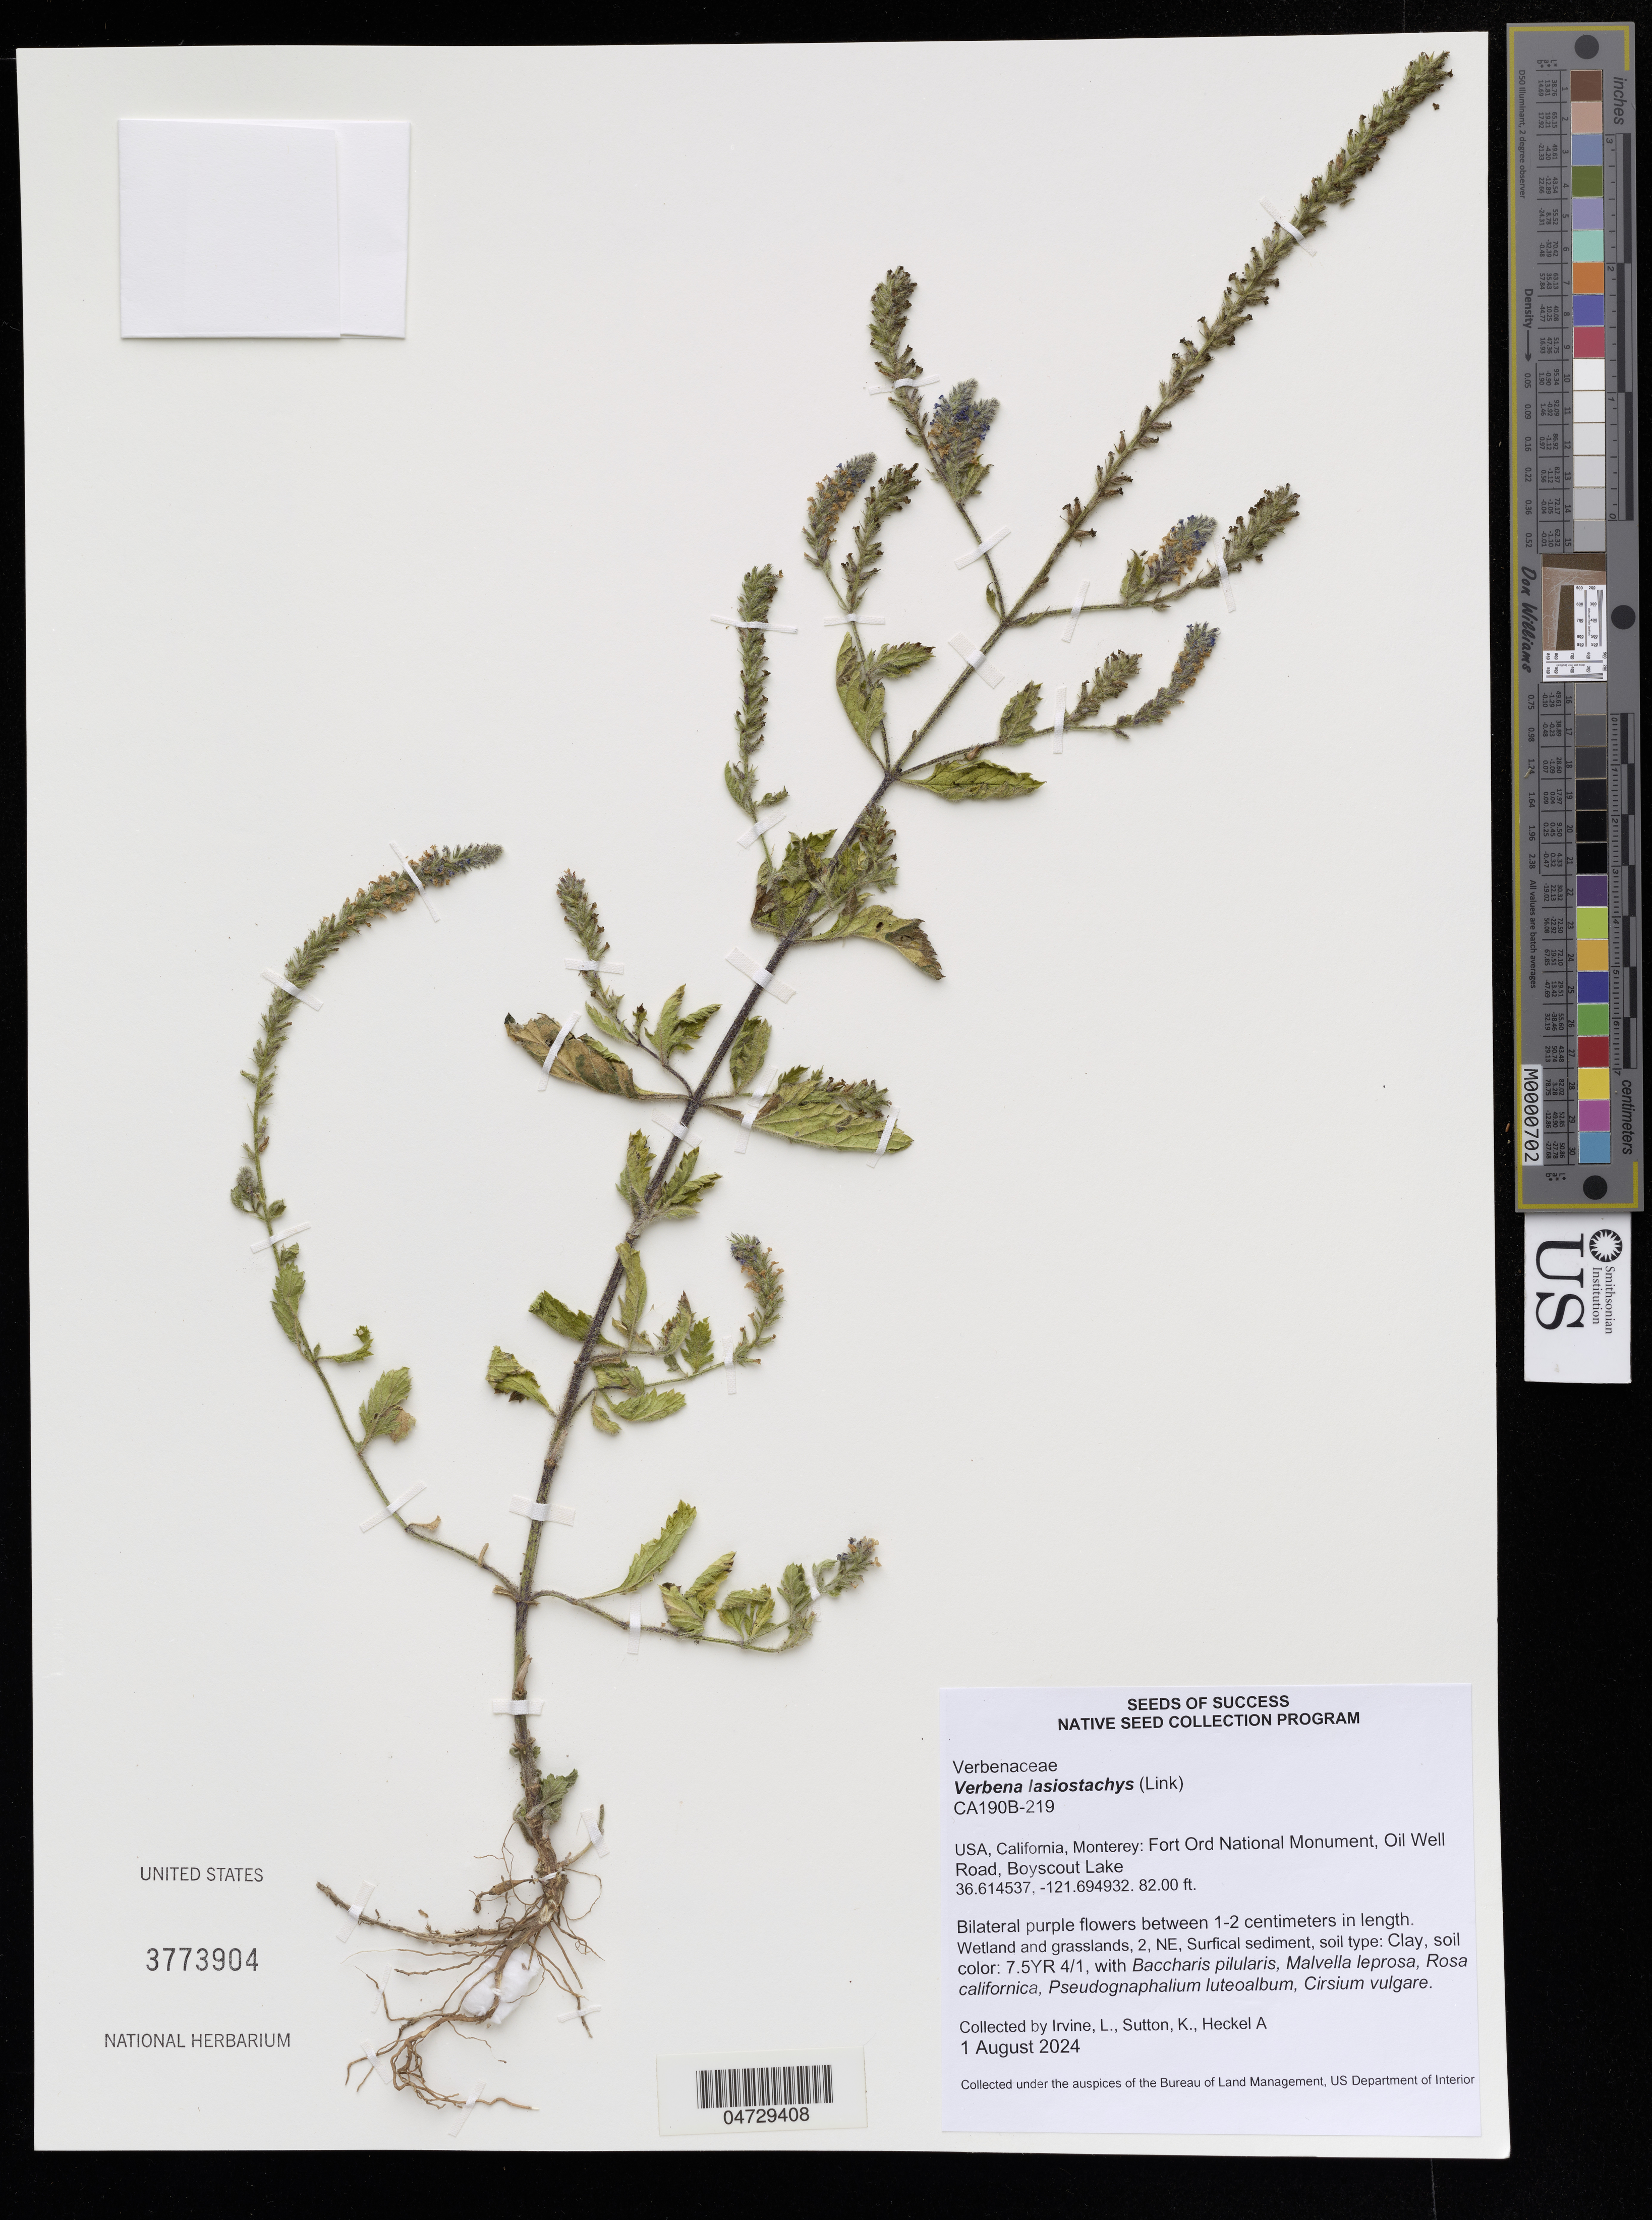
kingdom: Plantae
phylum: Tracheophyta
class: Magnoliopsida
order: Lamiales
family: Verbenaceae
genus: Verbena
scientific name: Verbena lasiostachys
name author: Link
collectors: L. Irvine, K. Sutton & A. Heckel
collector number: CA190B-219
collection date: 2024-08-01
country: United States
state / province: California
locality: USA, California, Monterey: Fort Ord National Monument, Oil Well Road, Boyscout Lake.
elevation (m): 24.99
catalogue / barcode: US 3773904